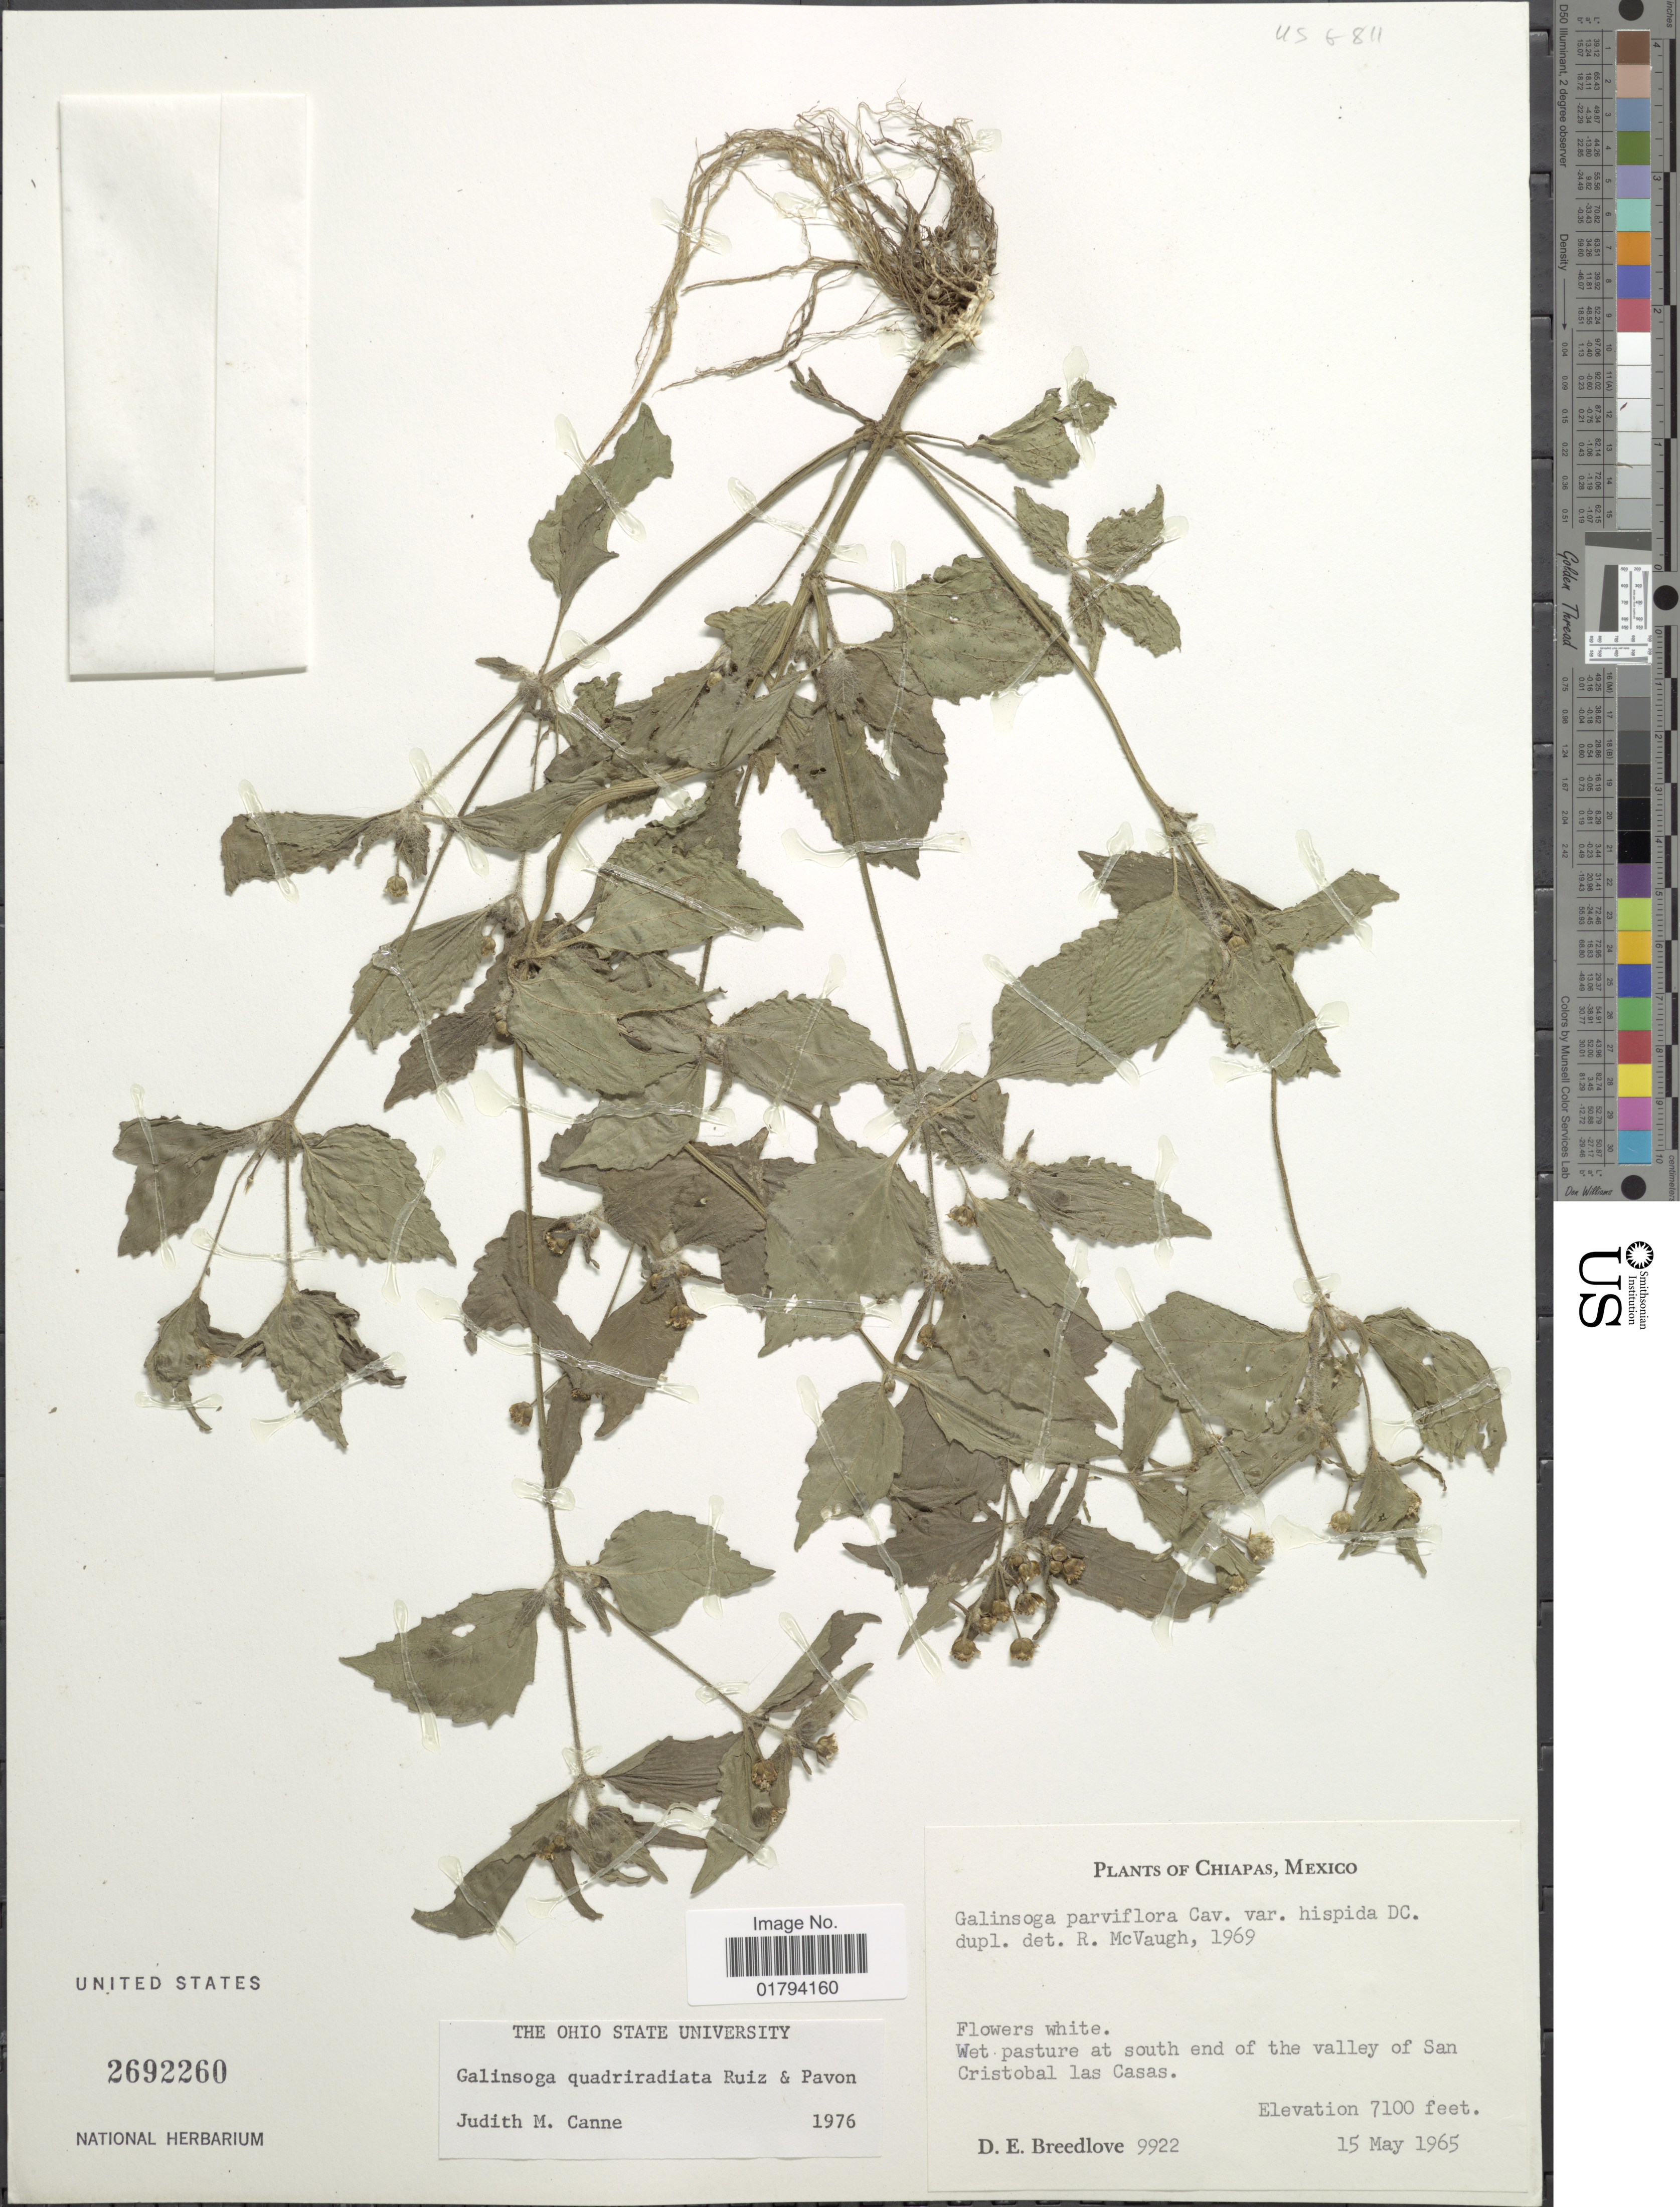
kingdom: Plantae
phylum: Tracheophyta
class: Magnoliopsida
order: Asterales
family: Asteraceae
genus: Galinsoga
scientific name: Galinsoga quadriradiata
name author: Ruiz & Pav.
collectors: D. E. Breedlove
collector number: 9922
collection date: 1965-05-15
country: Mexico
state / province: Chiapas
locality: Wet pasture at south end of the valley of San Cristobal las Casas.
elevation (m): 2164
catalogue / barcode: US 2692260